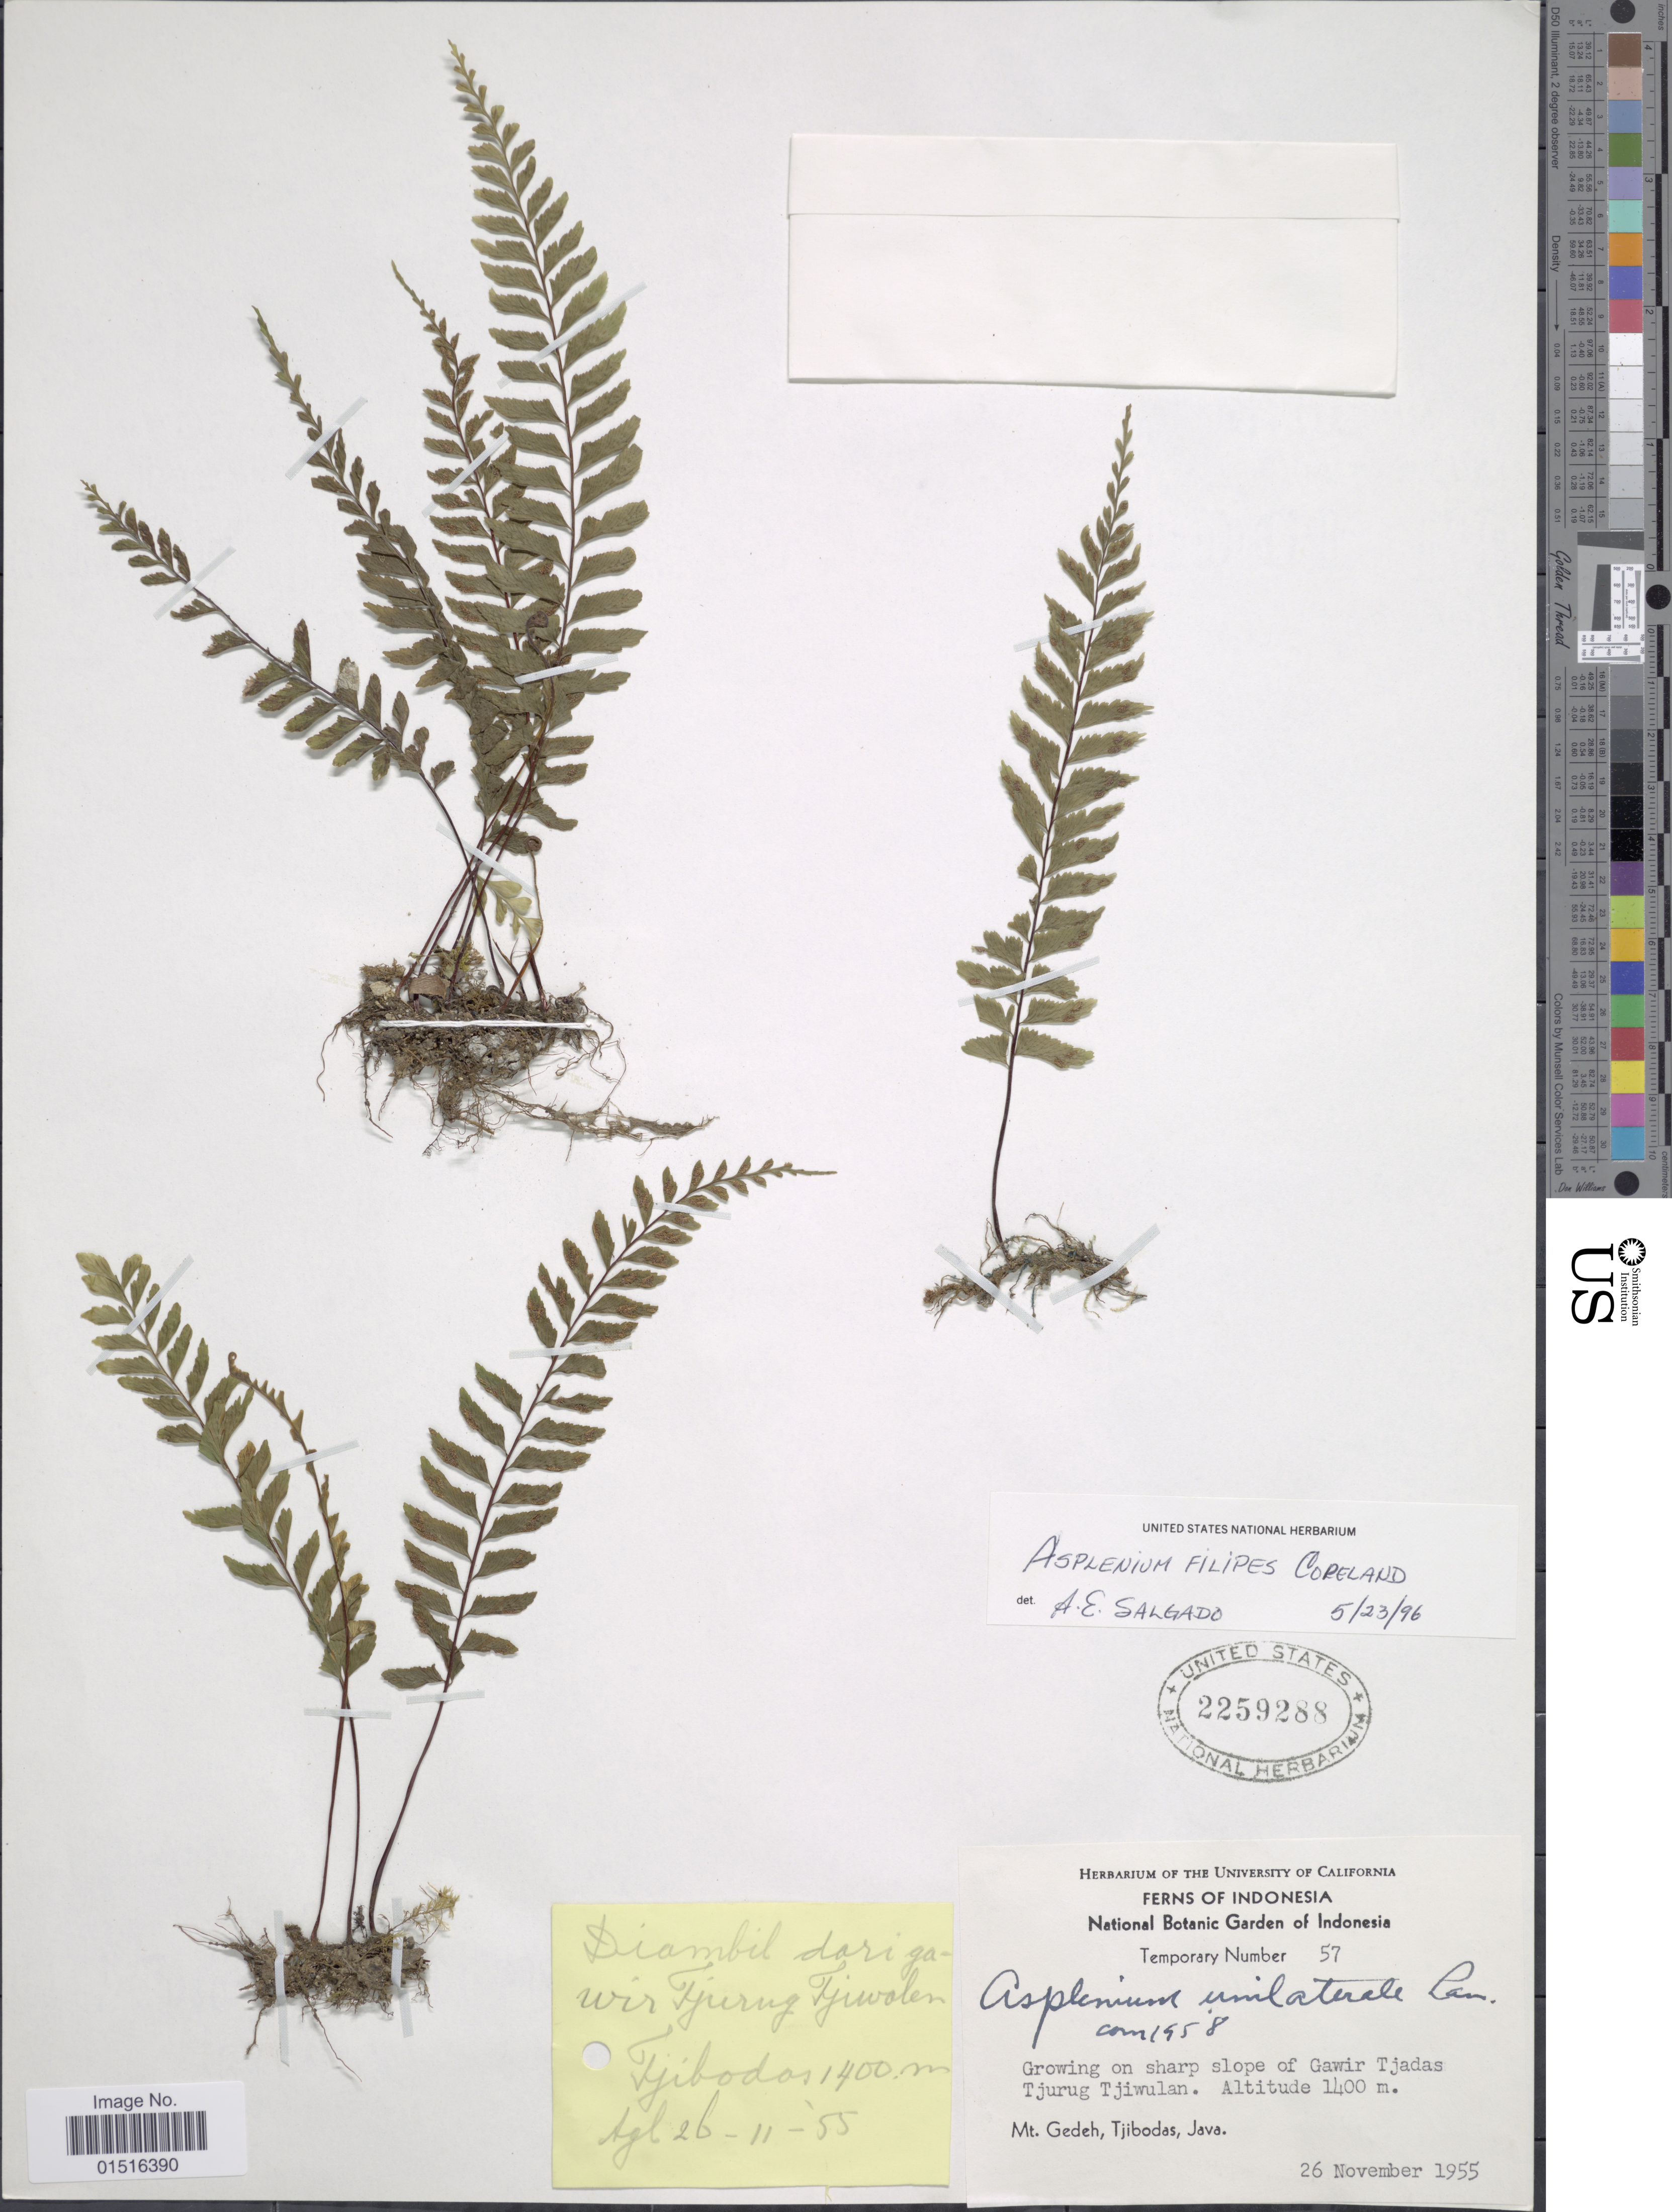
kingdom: Plantae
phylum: Tracheophyta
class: Polypodiopsida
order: Polypodiales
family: Aspleniaceae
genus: Asplenium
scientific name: Asplenium filipes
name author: Copel.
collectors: ex herb. Univ. of California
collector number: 57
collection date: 1955-11-26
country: Indonesia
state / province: Java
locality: On slope of Gawir Tjadas Tjurung Tjiwulan, Mt. Gedeh, Tjibodas, Java, Diambil darigawir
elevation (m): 1400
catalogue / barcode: US 2259288